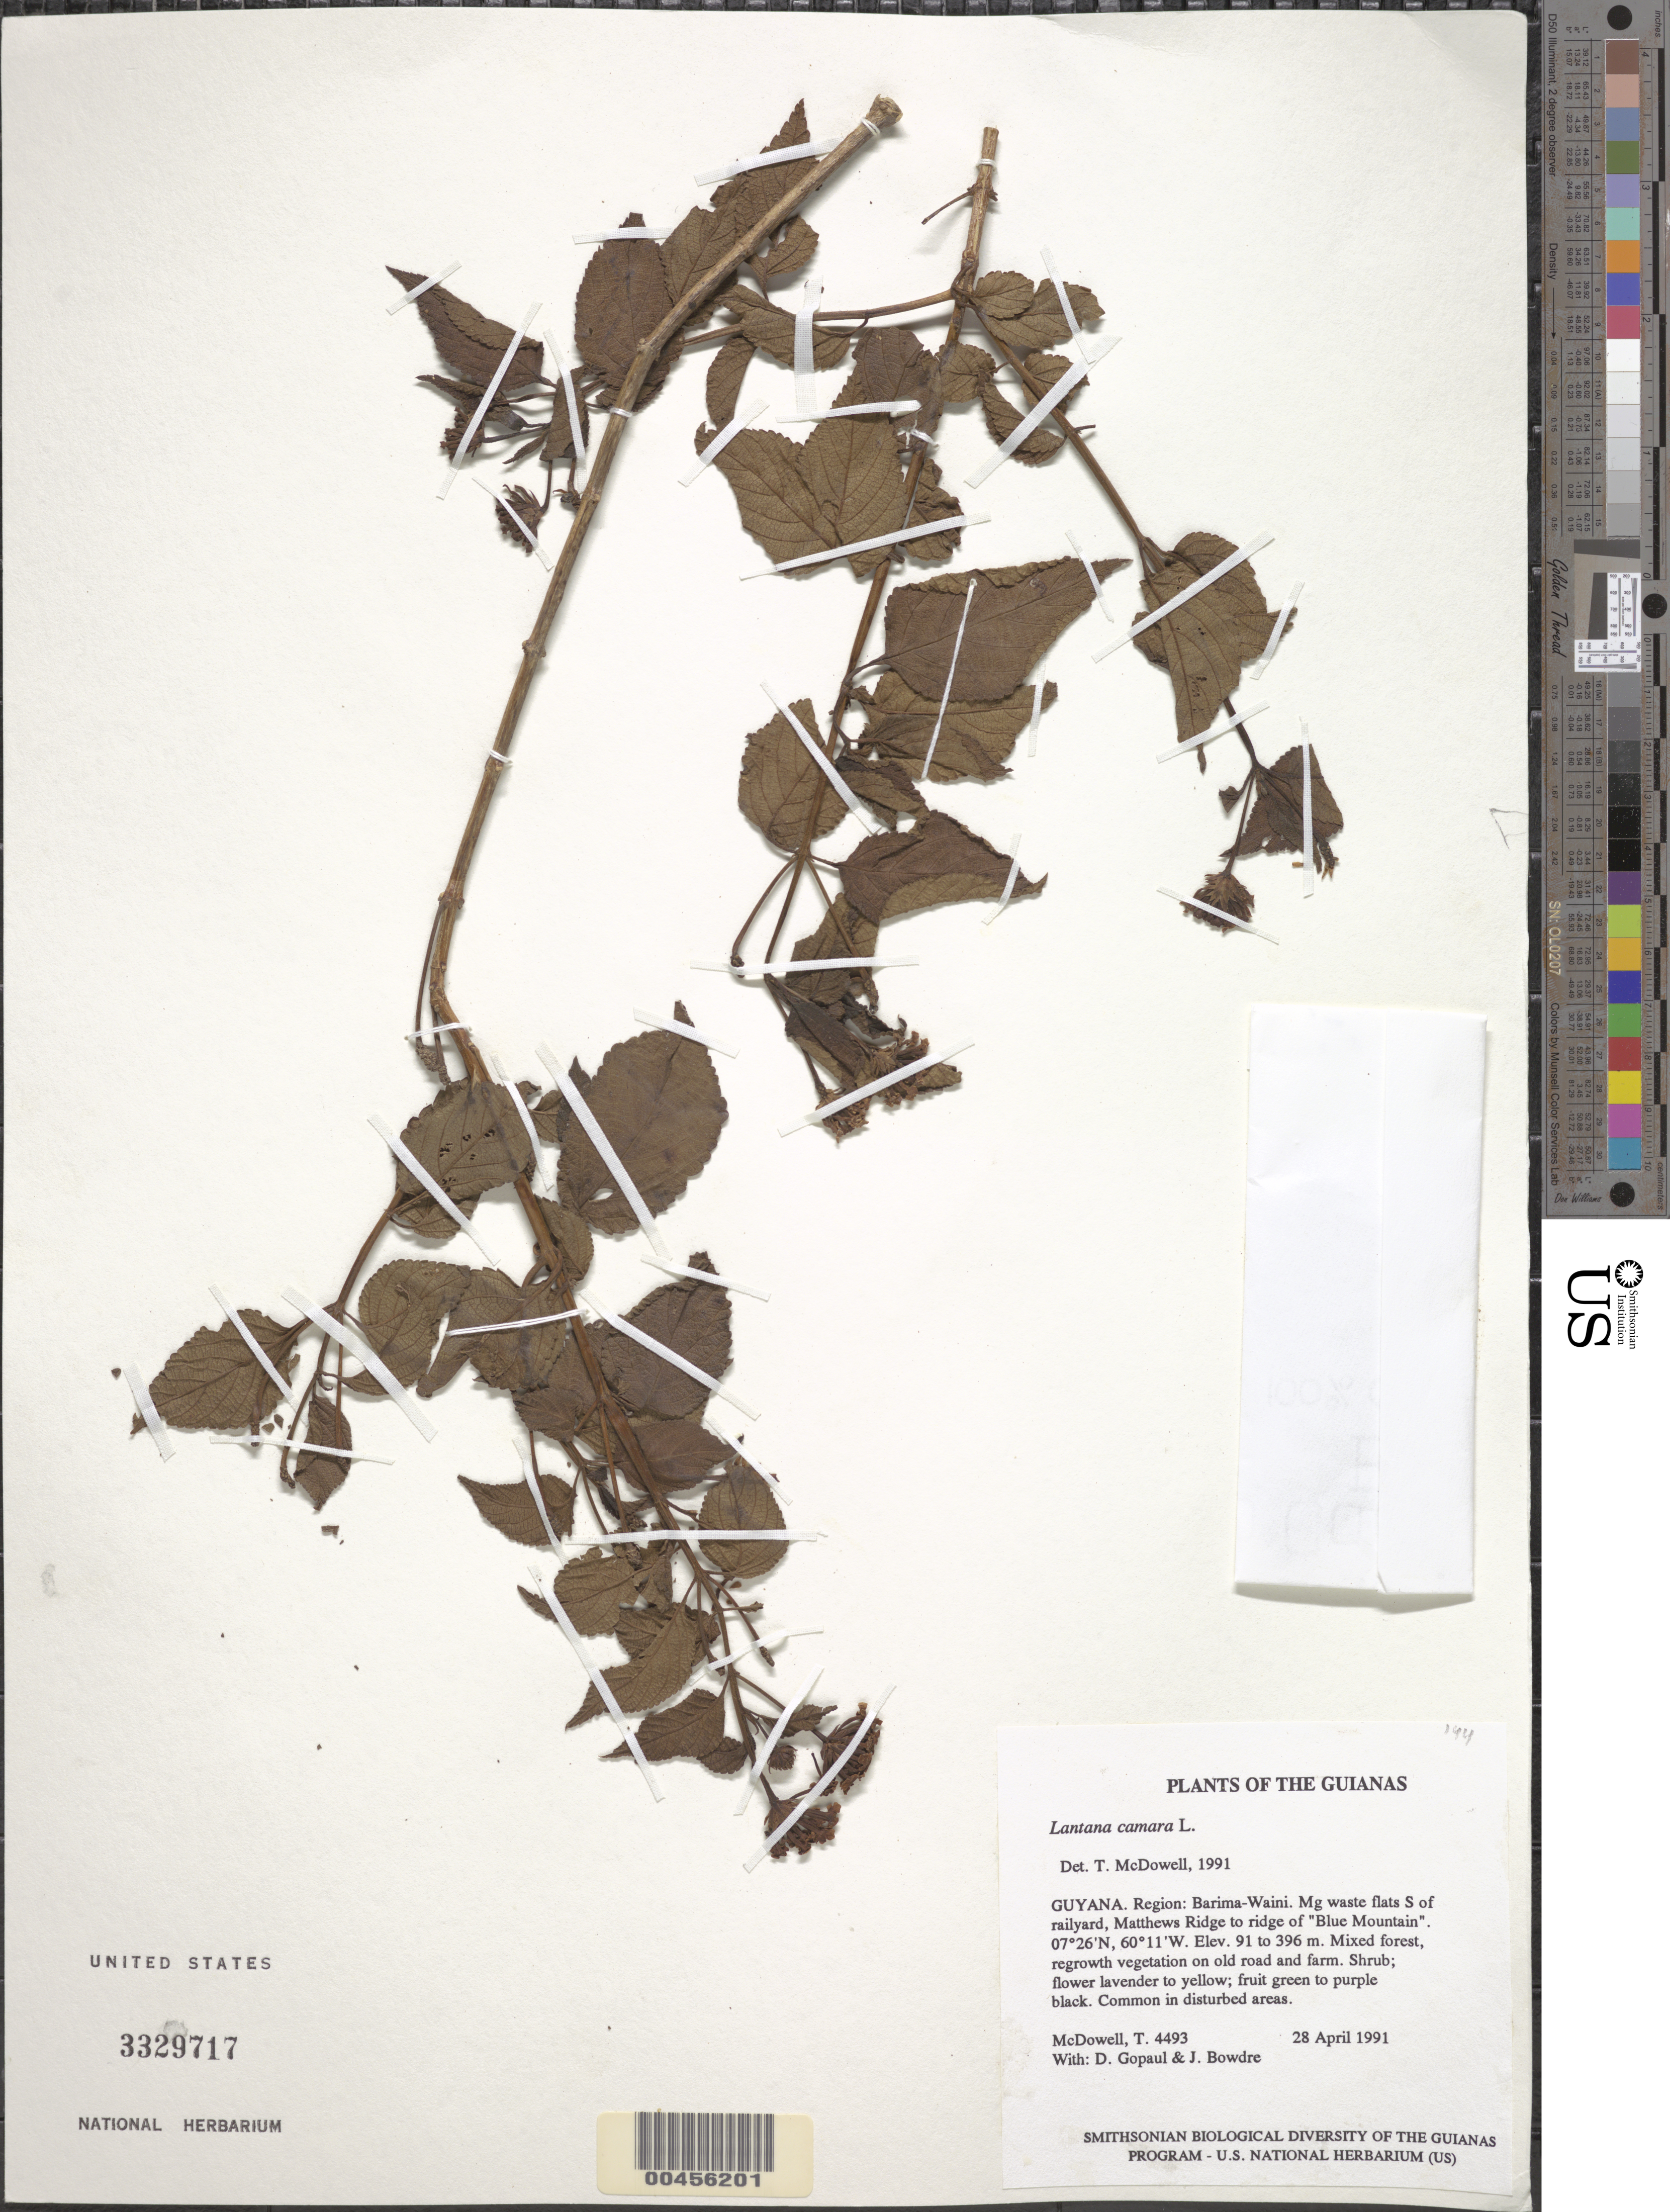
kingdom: Plantae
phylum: Tracheophyta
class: Magnoliopsida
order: Lamiales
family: Verbenaceae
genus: Lantana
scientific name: Lantana camara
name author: L.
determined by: McDowell, T.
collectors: T. McDowell, D. Gopaul & J. Bowdre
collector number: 4493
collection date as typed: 28 April 1991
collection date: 1991-04-28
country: Guyana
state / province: Barima-Waini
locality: Mg waste flats S of railyard, Matthews Ridge to ridge of "Blue Mountain"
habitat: Mixed forest, regrowth vegetation on old road and farm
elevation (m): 91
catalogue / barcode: US 3329717